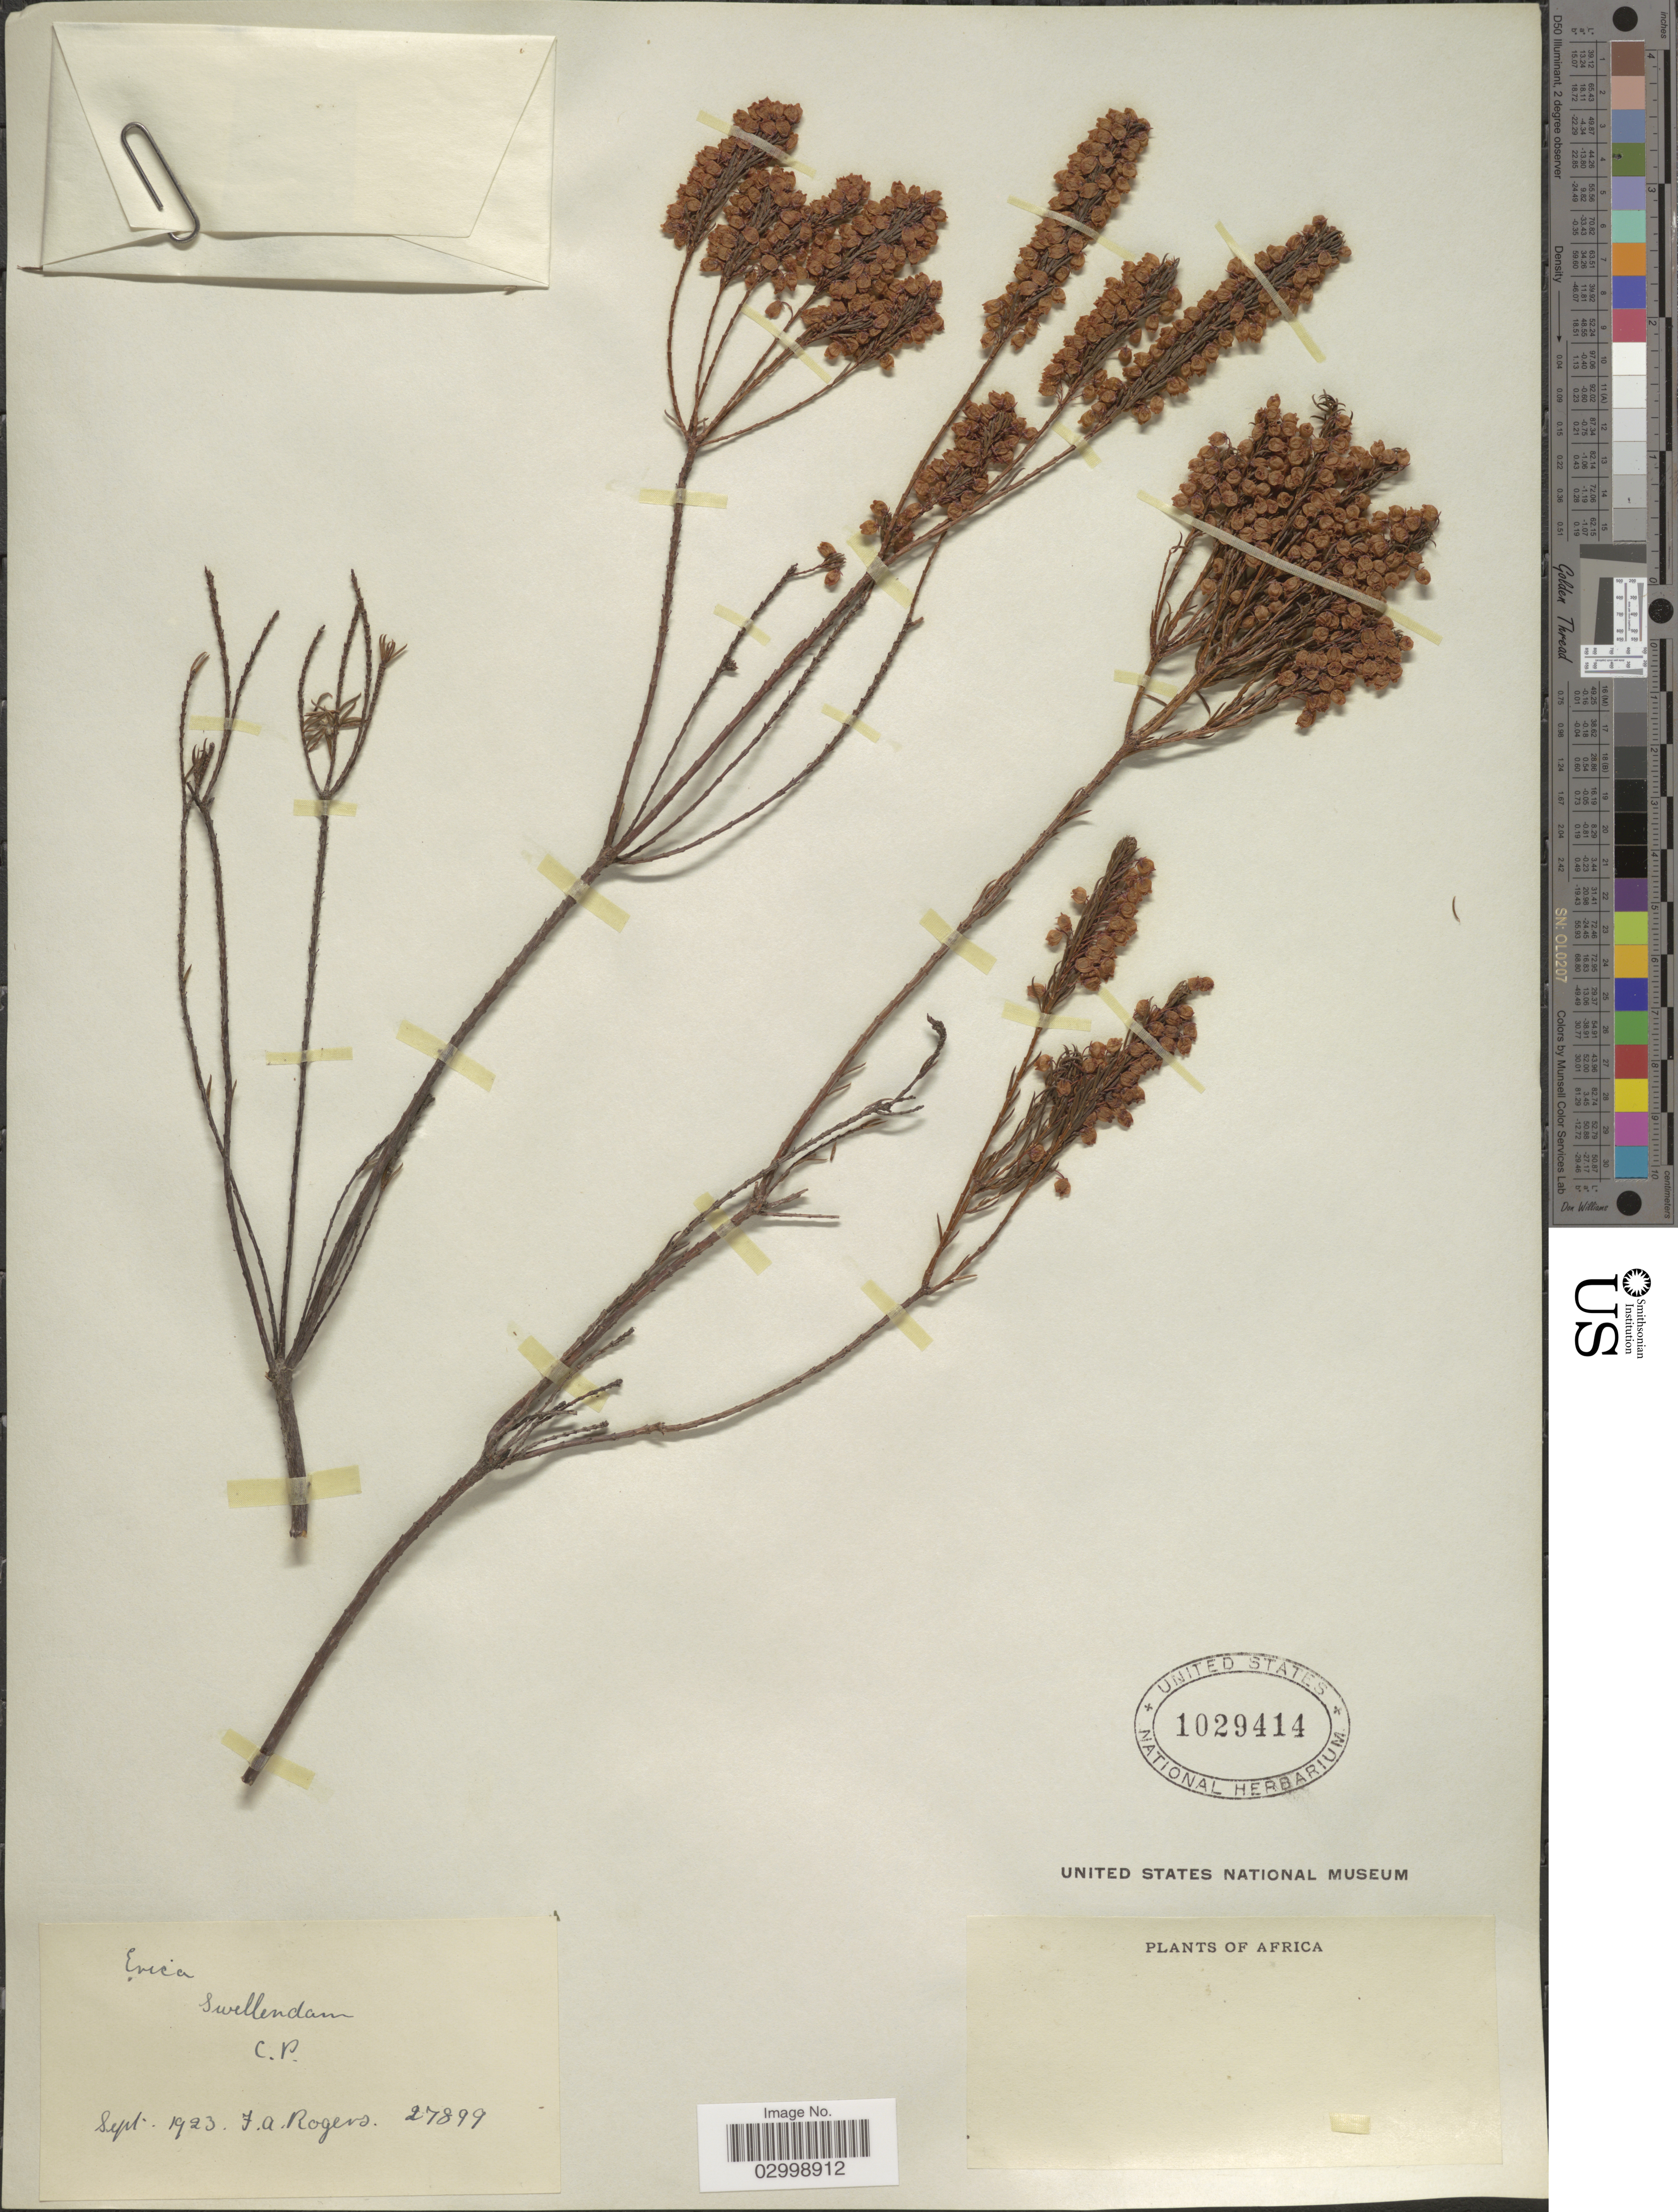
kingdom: Plantae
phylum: Tracheophyta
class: Magnoliopsida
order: Ericales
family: Ericaceae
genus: Erica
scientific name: Erica sp.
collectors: F. A. Rogers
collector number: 27899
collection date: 1923-09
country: South Africa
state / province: Western Cape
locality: Swellendam, C.P.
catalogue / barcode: US 1029414